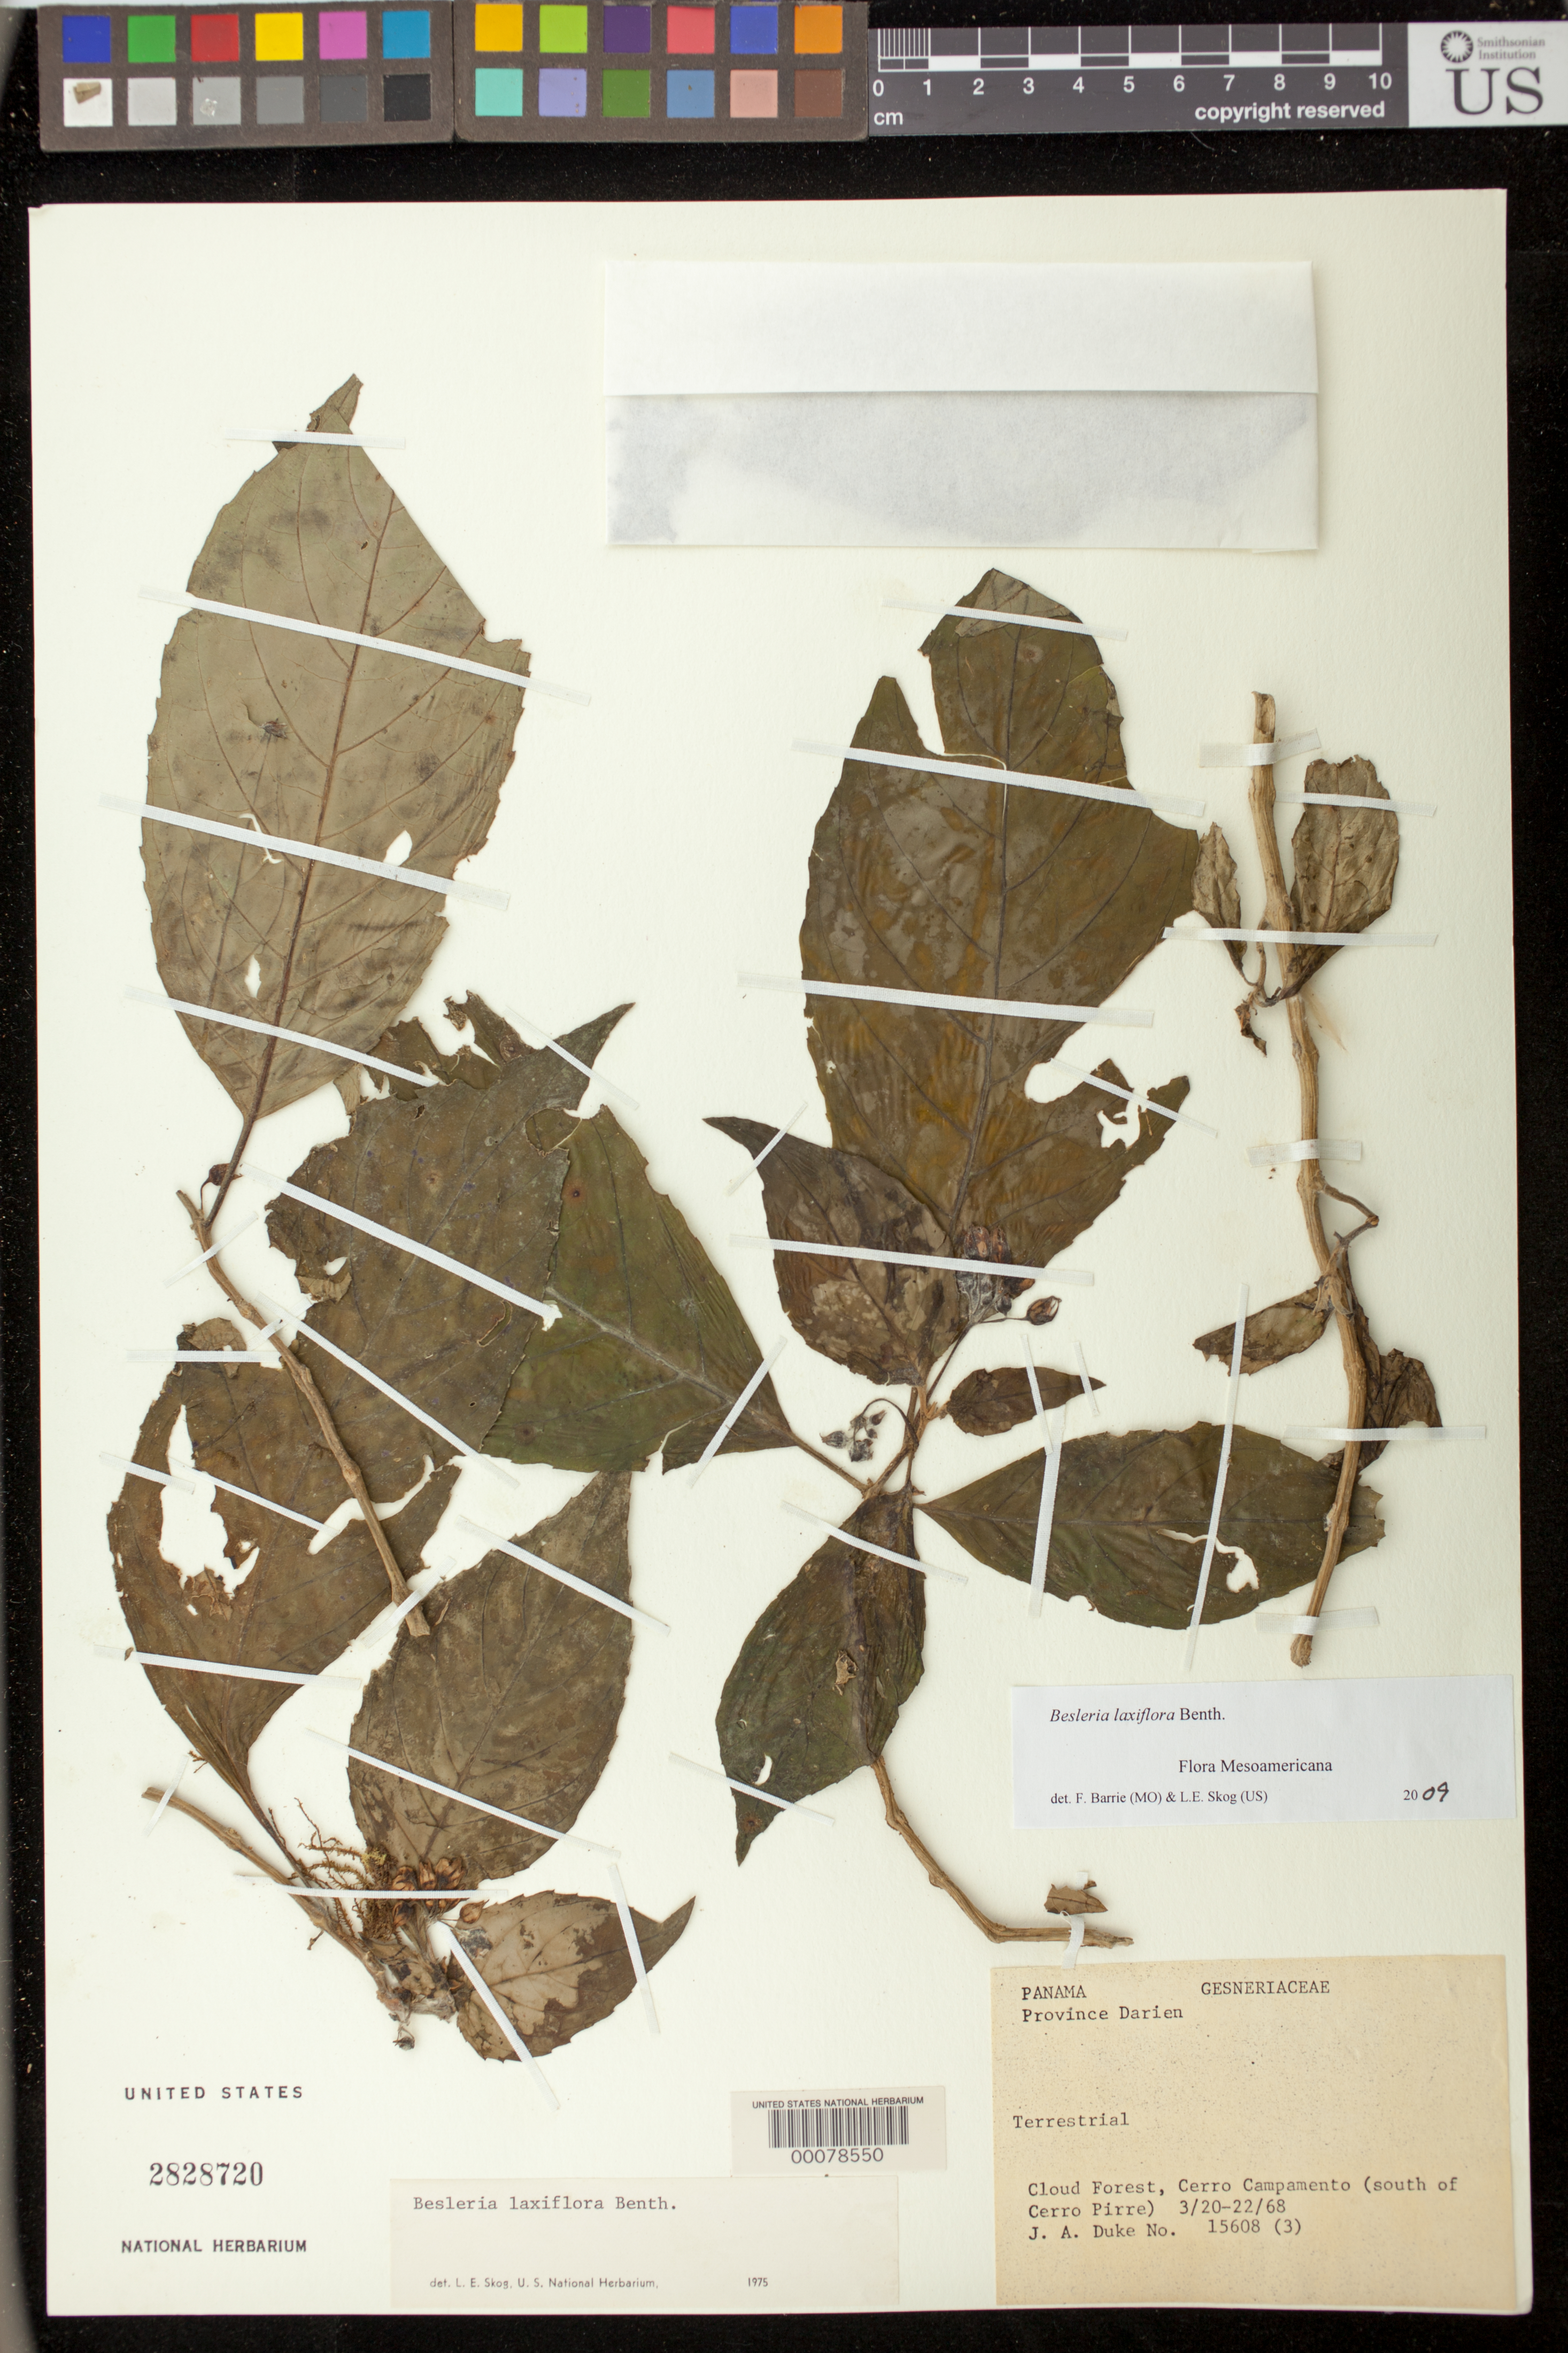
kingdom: Plantae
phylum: Tracheophyta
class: Magnoliopsida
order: Lamiales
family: Gesneriaceae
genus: Besleria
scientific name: Besleria laxiflora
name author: Benth.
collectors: J. A. Duke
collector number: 15608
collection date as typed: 20-22 Mar 1968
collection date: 1968-03-20/1968-03-22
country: Panama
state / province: Darién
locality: Cerro Campamento (south of Cerro Pirre)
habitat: Cloud forest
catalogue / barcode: US 2828720